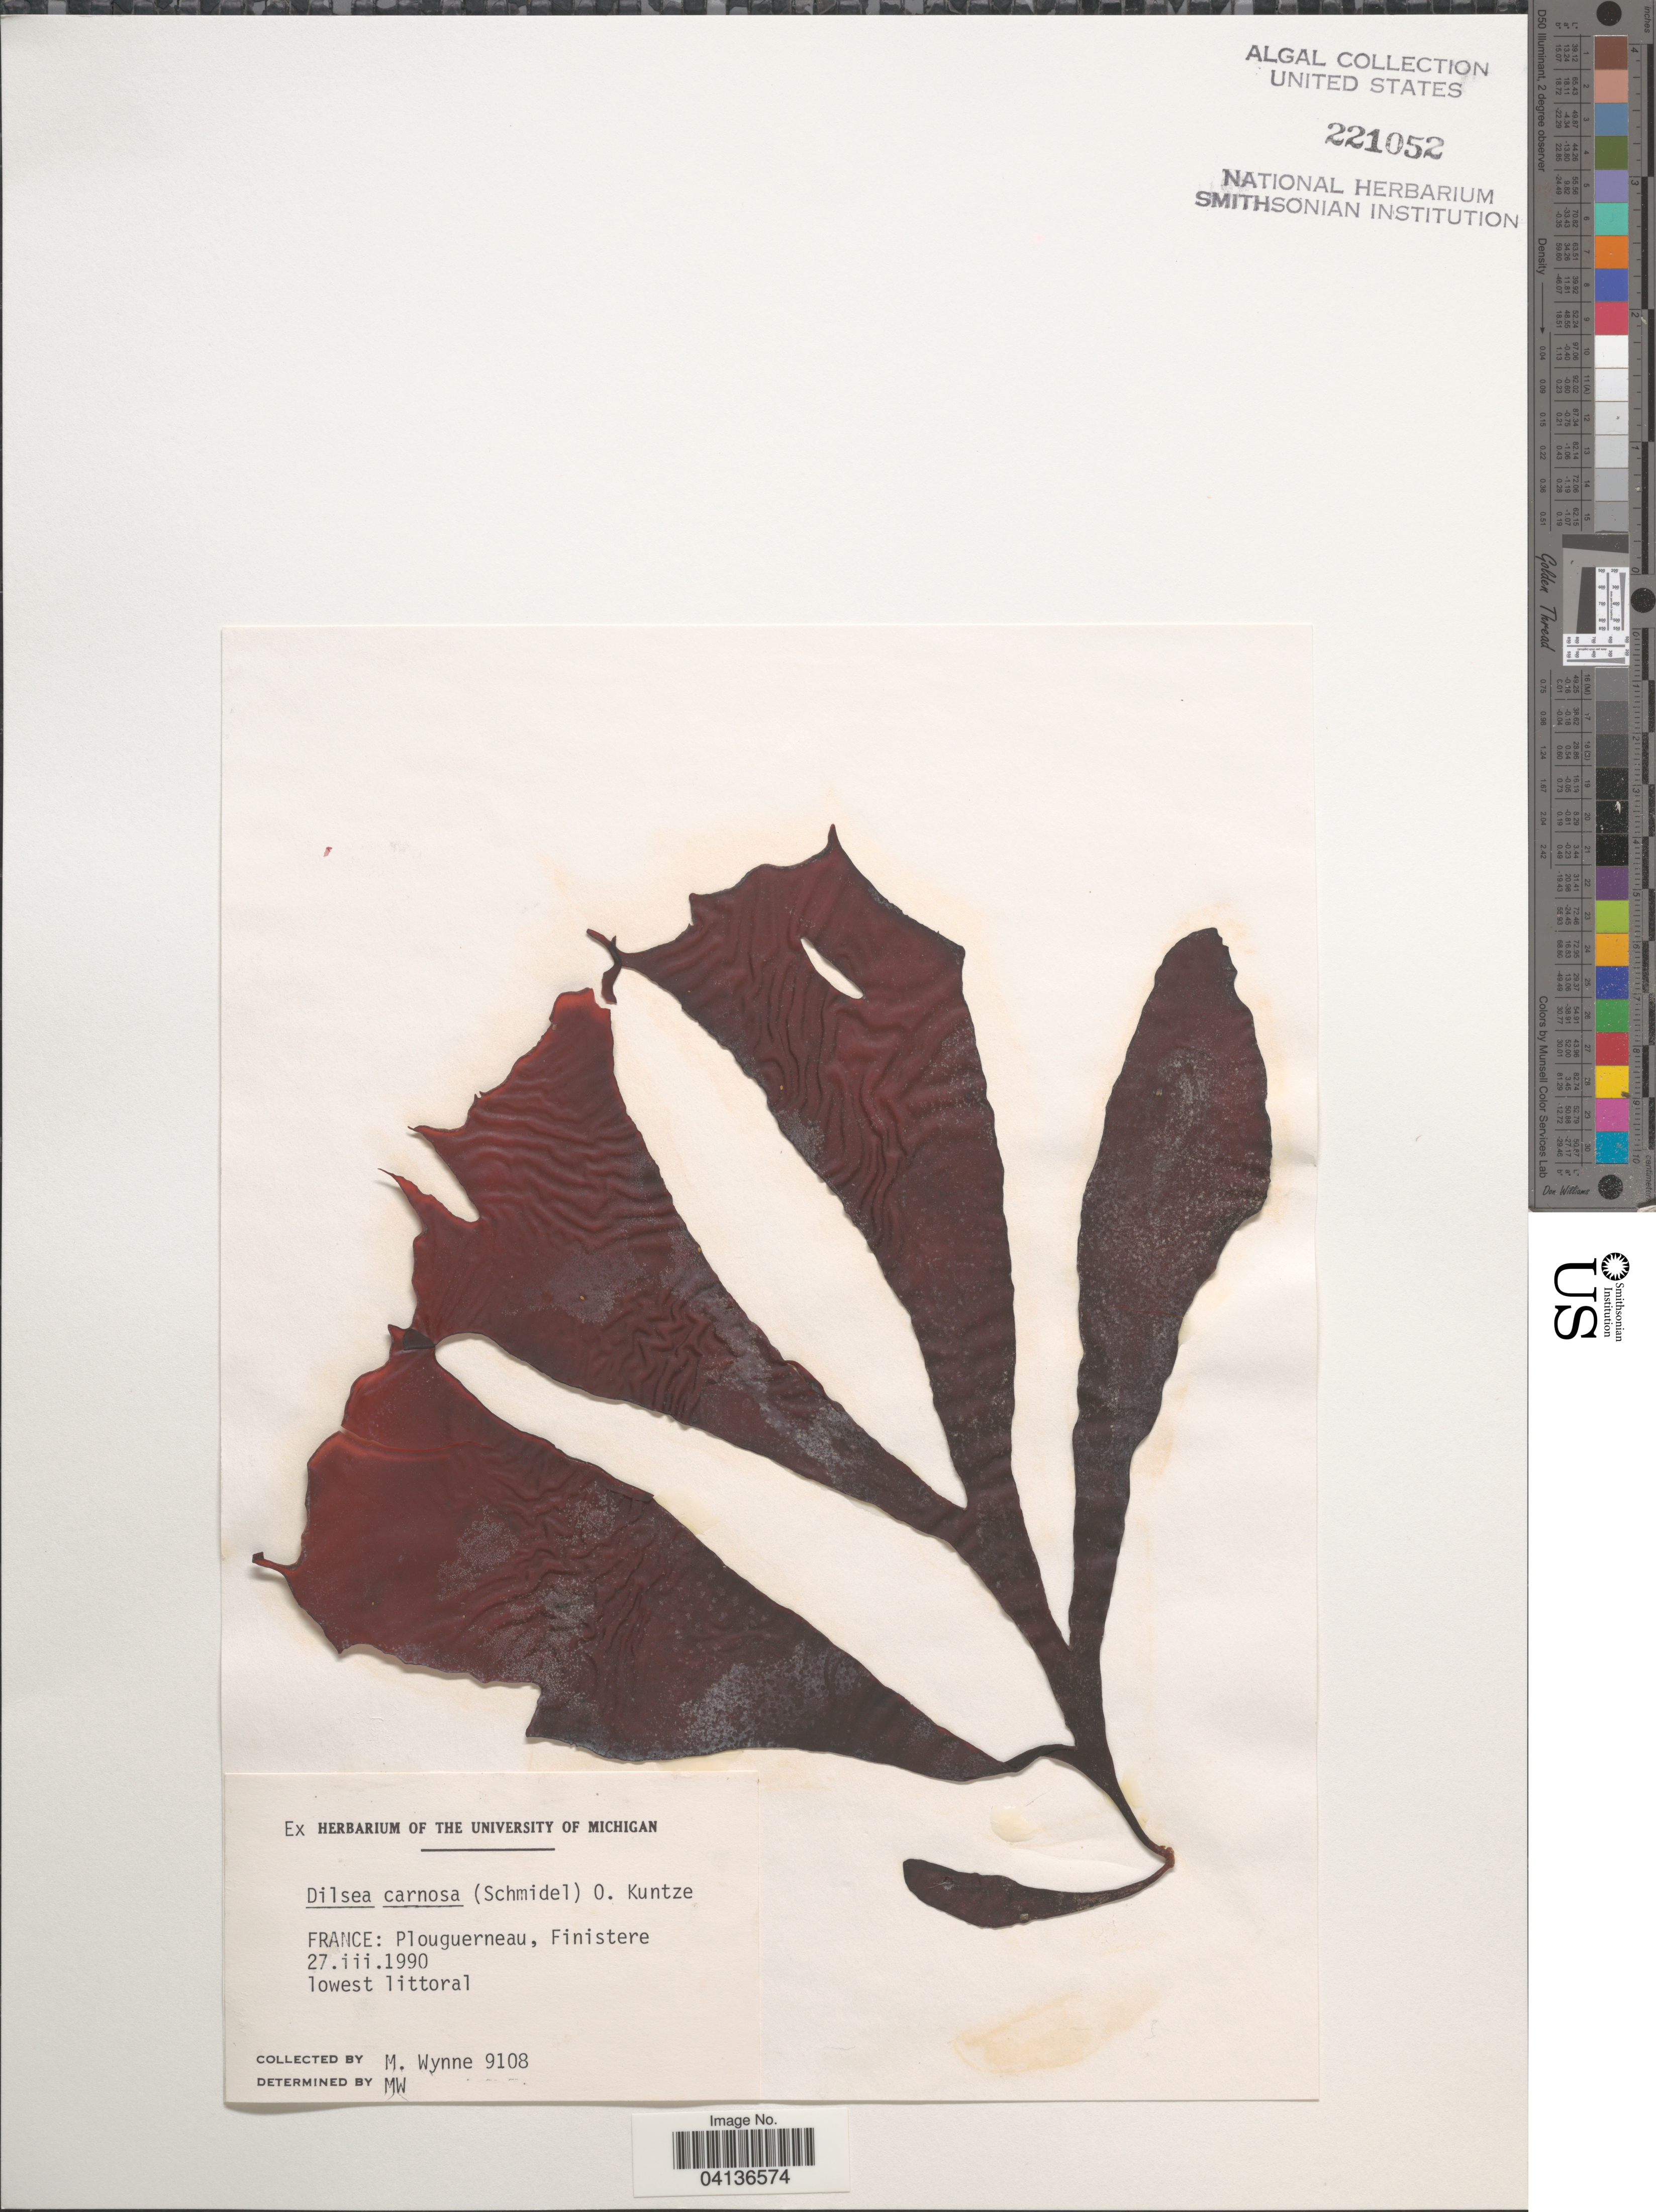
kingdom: Plantae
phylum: Rhodophyta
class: Florideophyceae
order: Gigartinales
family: Dumontiaceae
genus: Dilsea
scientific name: Dilsea carnosa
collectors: M.J. Wynne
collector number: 9108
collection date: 1990-03-27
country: France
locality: Plouguerneau, Finistere.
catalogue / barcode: US 221052